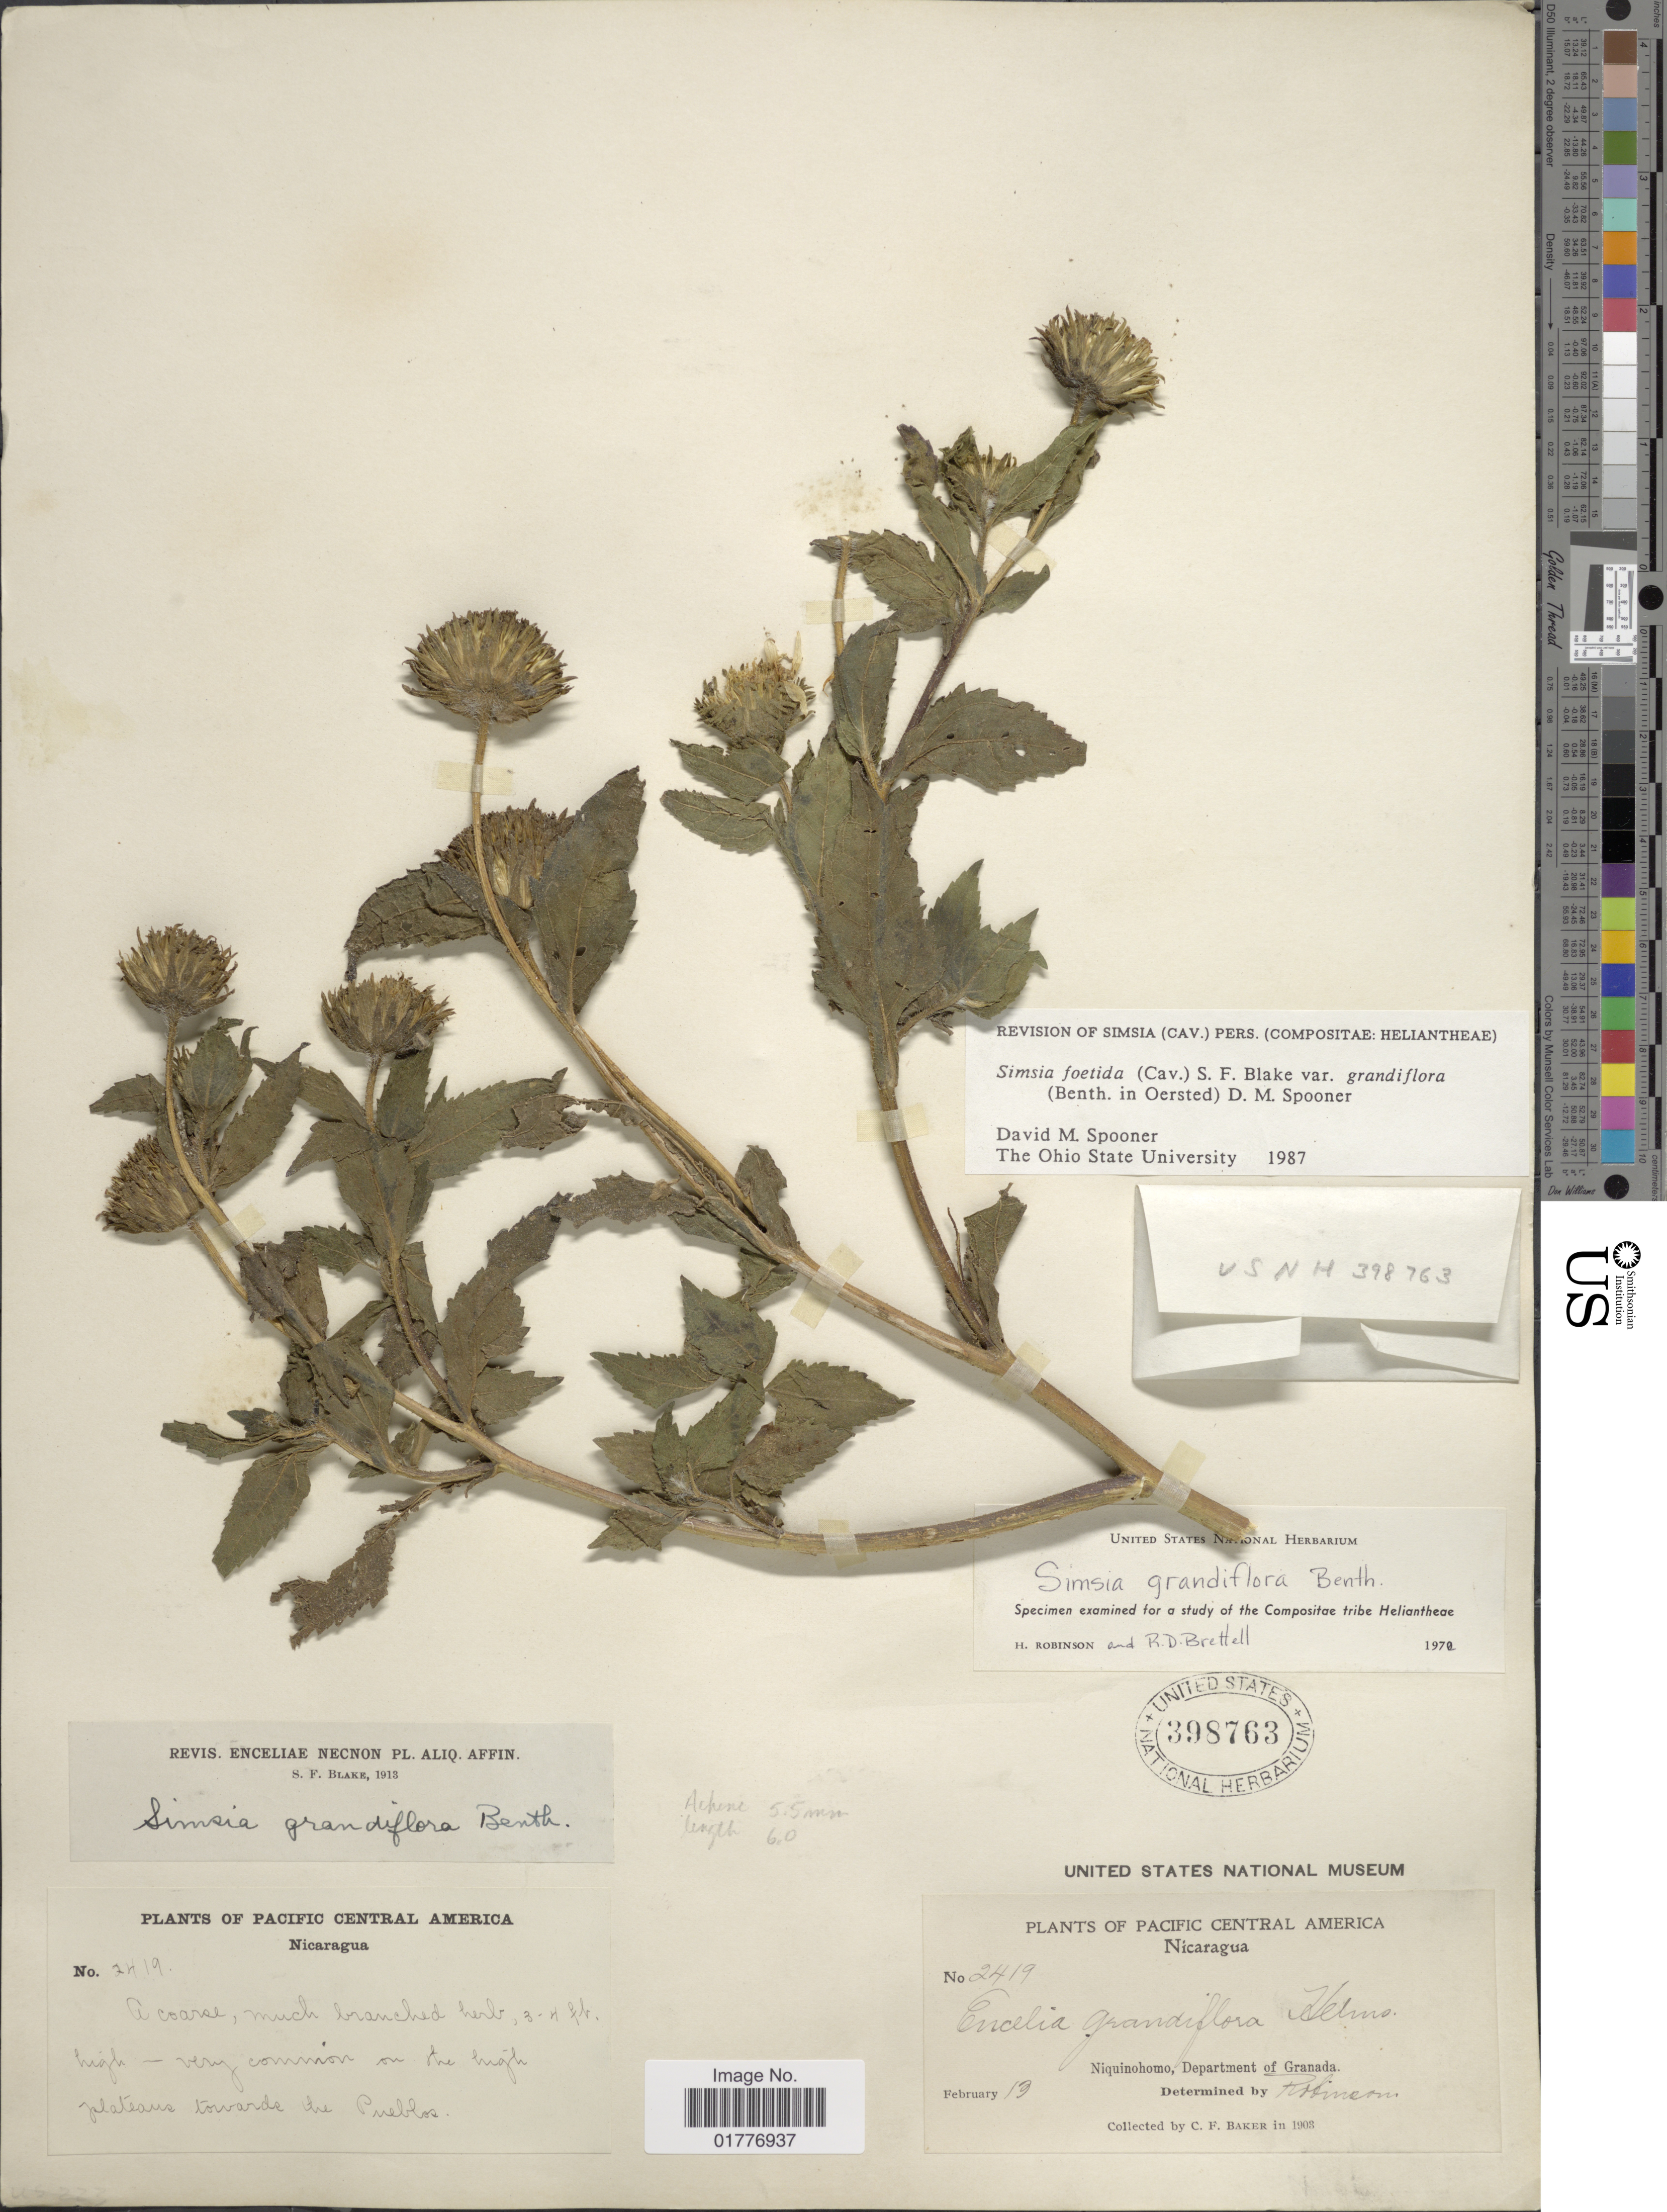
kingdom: Plantae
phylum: Tracheophyta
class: Magnoliopsida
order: Asterales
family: Asteraceae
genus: Simsia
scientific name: Simsia foetida var. grandiflora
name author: (Benth.) D.M. Spooner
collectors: C. F. Baker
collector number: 2419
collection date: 1903-02-13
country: Nicaragua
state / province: Granada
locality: Pacific Central America, Niquinohomo, Department of Granada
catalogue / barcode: US 398763